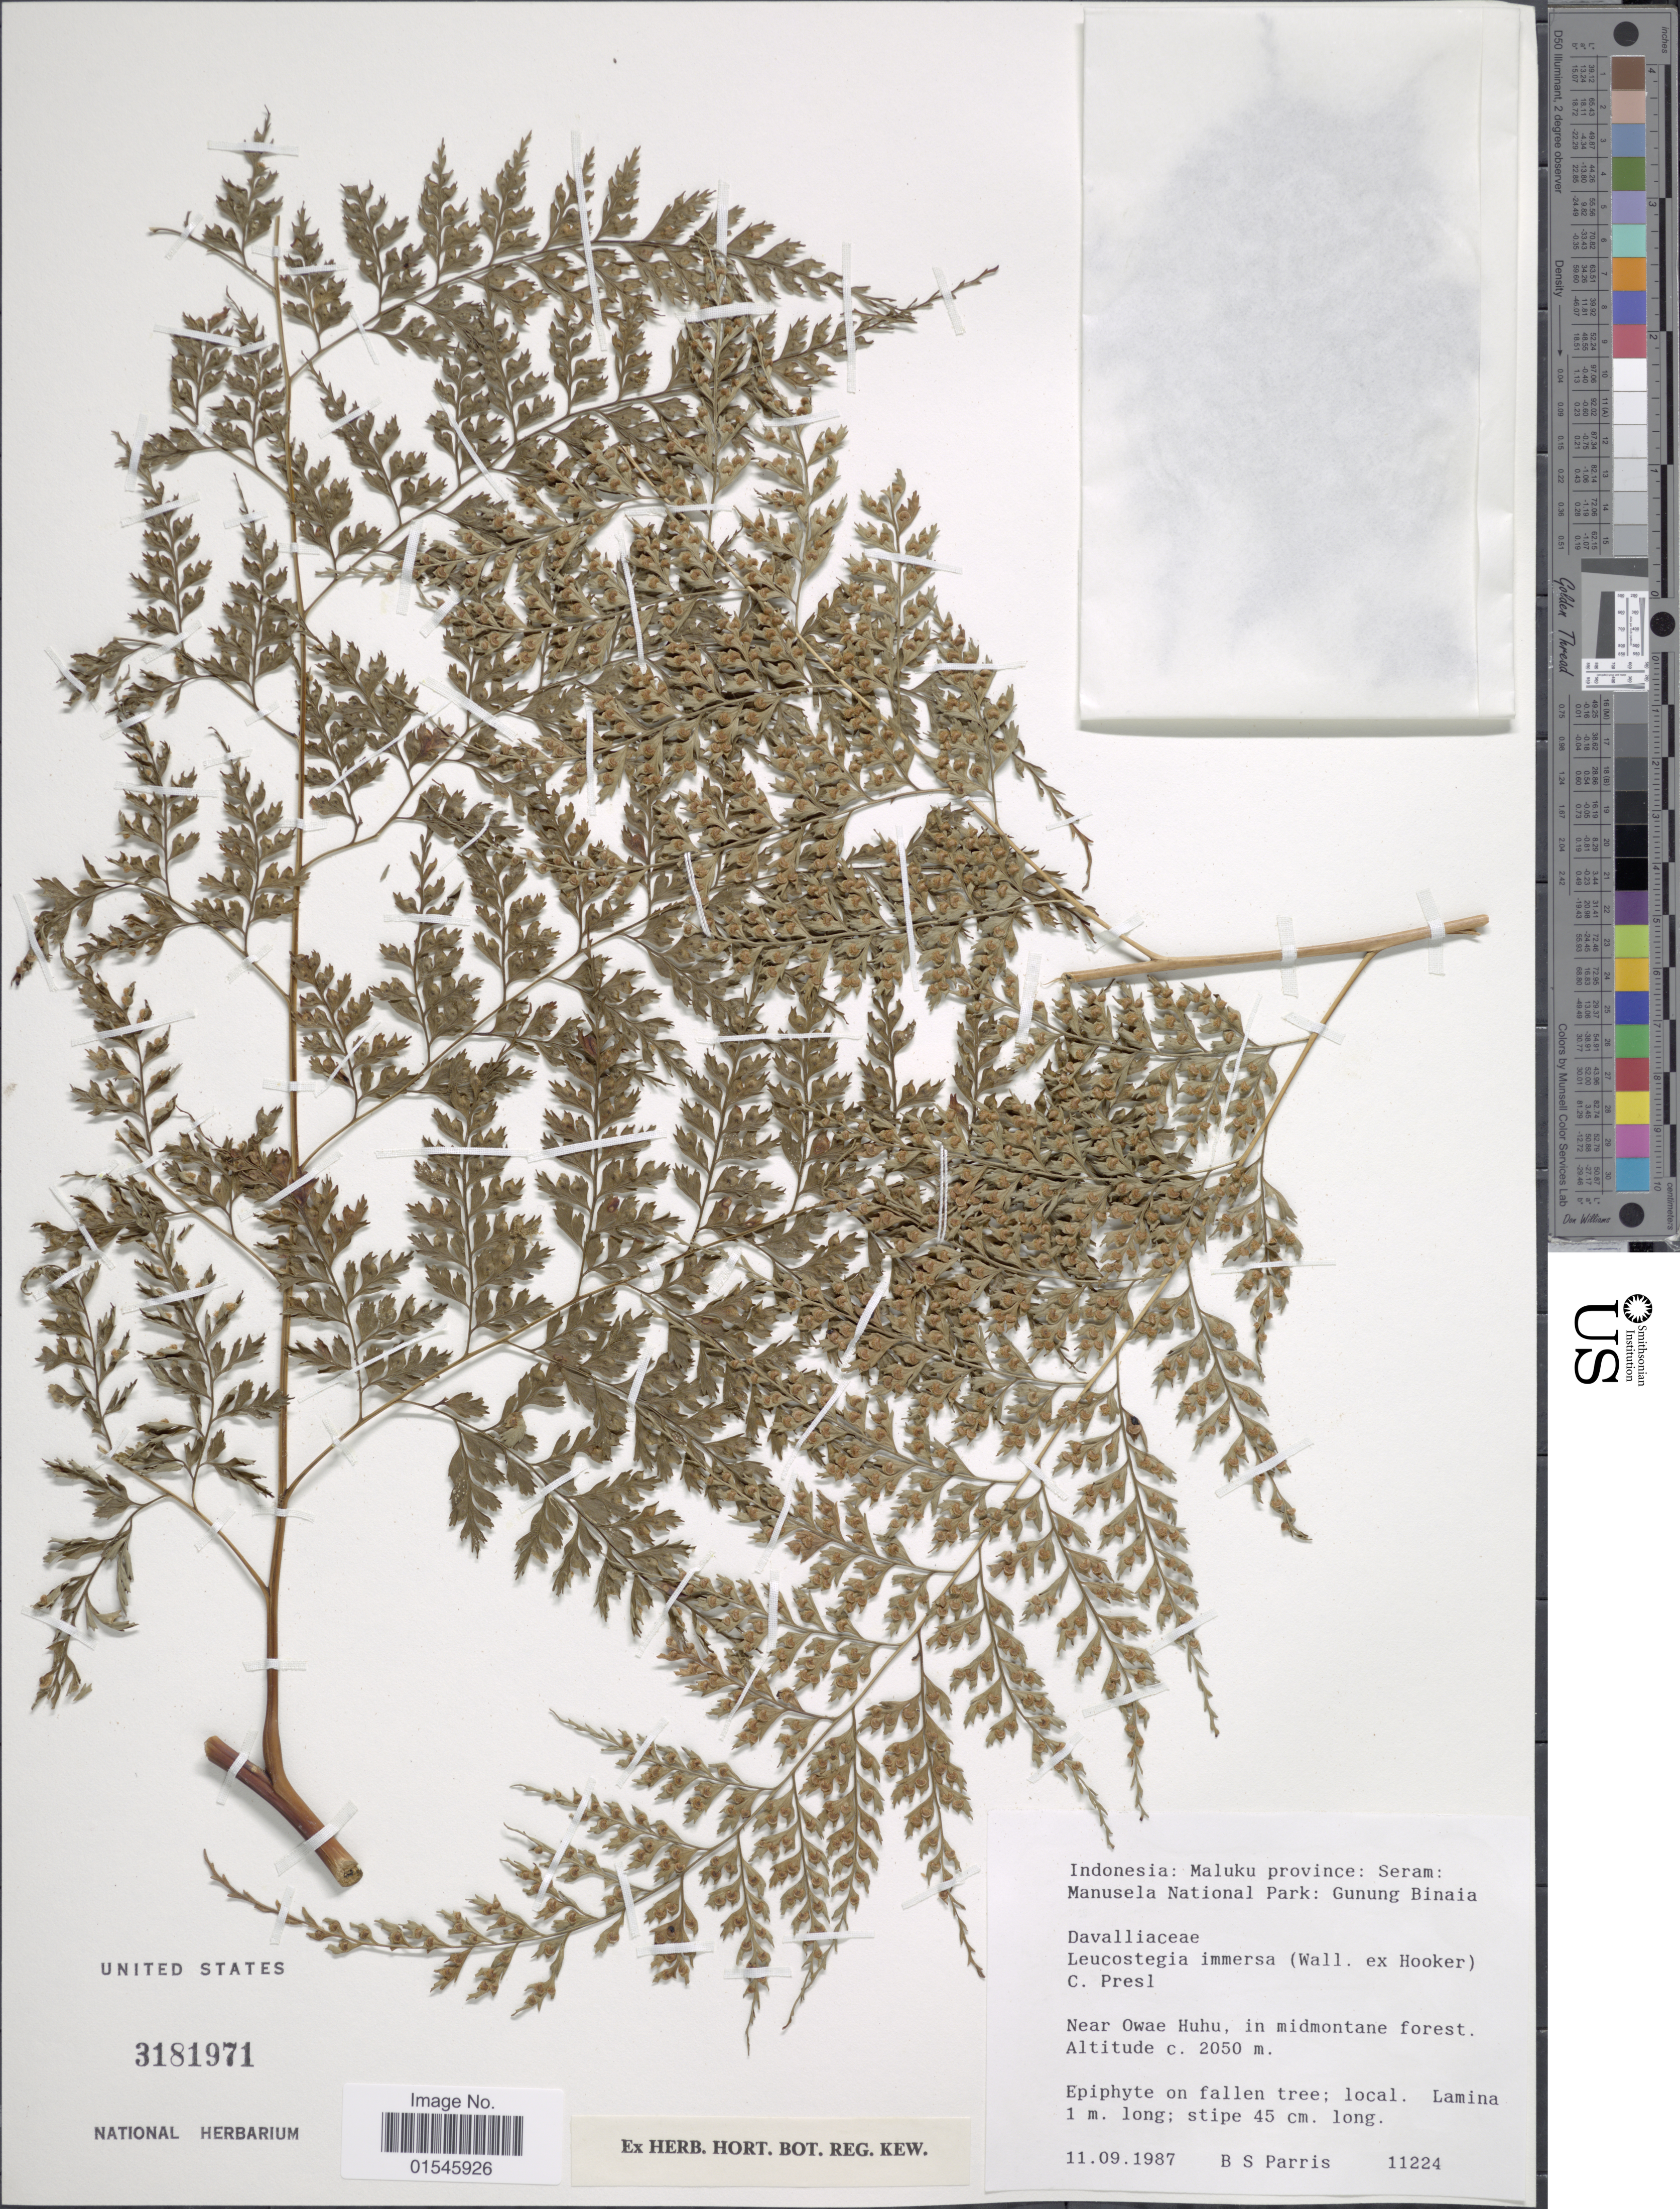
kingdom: Plantae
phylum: Tracheophyta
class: Polypodiopsida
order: Polypodiales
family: Hypodematiaceae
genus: Leucostegia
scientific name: Leucostegia truncata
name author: (D. Don) Fraser-Jenk.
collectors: B. S. Parris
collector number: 11224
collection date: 1987-09-11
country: Indonesia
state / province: Maluku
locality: Seram: Manusela National Park: Gunung Binaia, Near Owae Huhu, in midmontane forest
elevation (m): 2050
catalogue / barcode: US 3181971